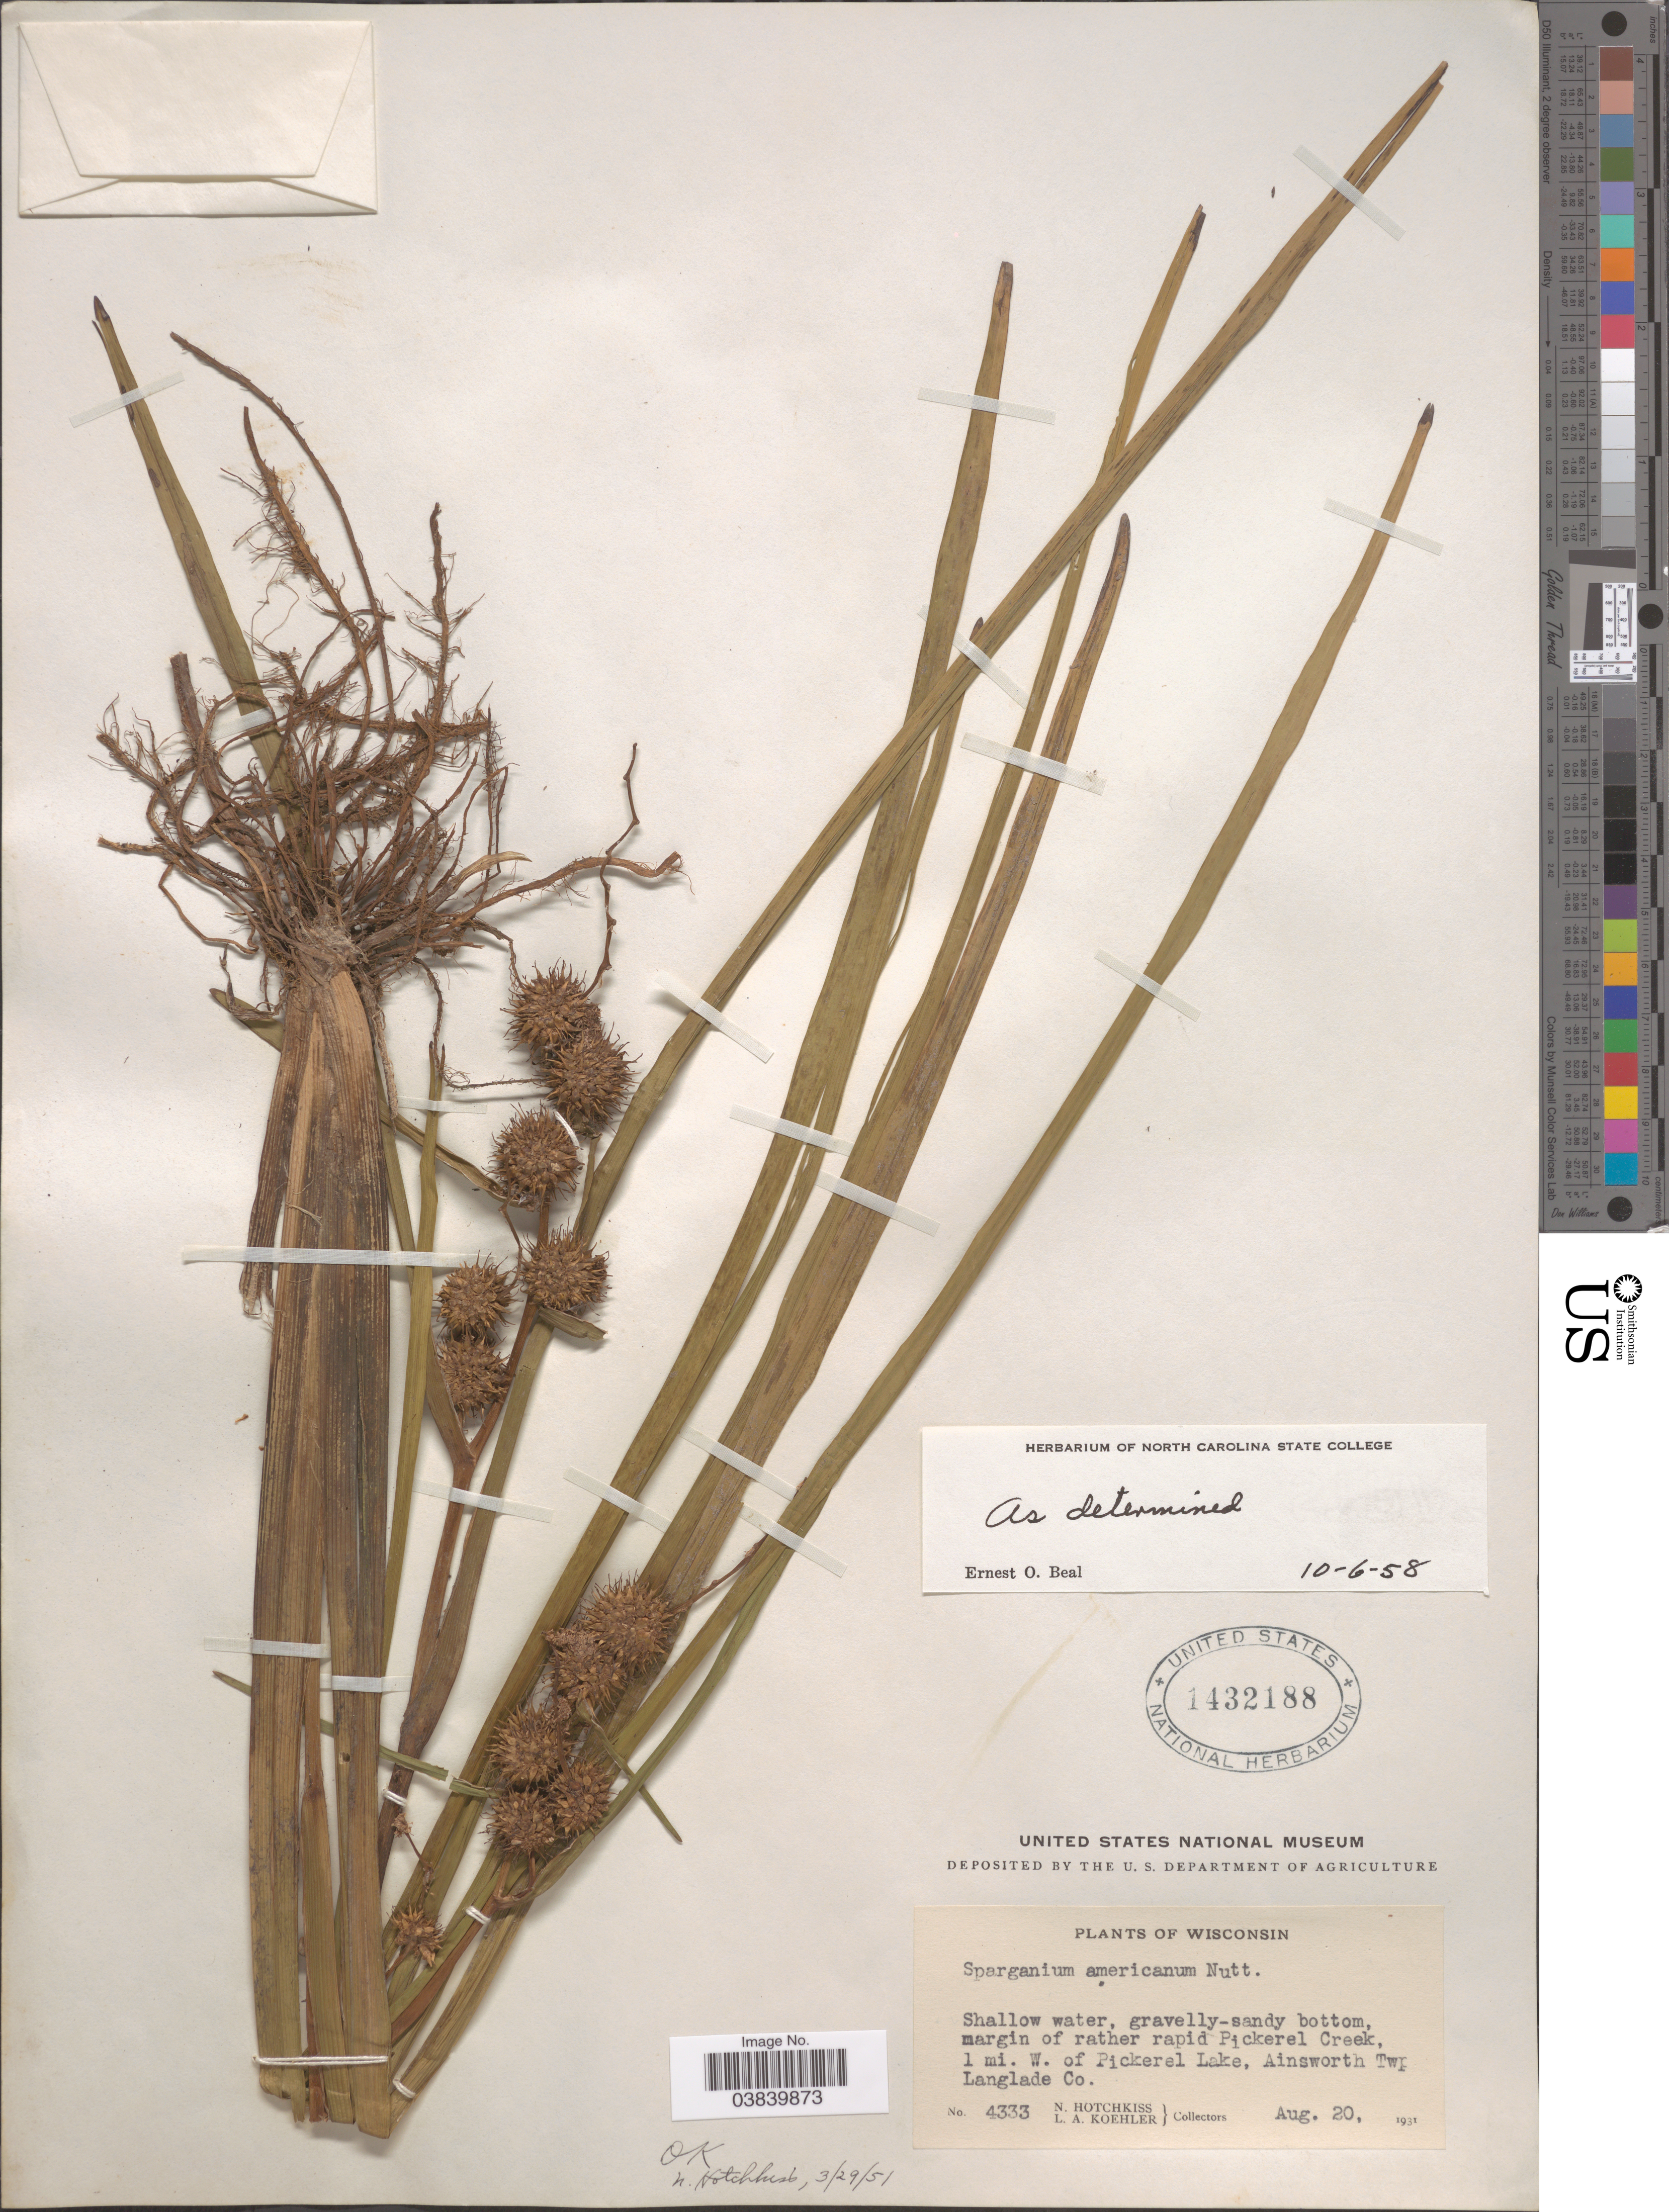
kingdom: Plantae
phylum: Tracheophyta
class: Liliopsida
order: Poales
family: Typhaceae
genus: Sparganium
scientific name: Sparganium americanum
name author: Nutt.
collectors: N. Hotchkiss & L. Koehler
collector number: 4333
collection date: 1931-08-20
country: United States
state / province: Wisconsin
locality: Margin of rather rapid Pickerel Creek, 1 mi. W. of Pickerel Lake, Ainsworth Twp. Langlade Co.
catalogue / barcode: US 1432188